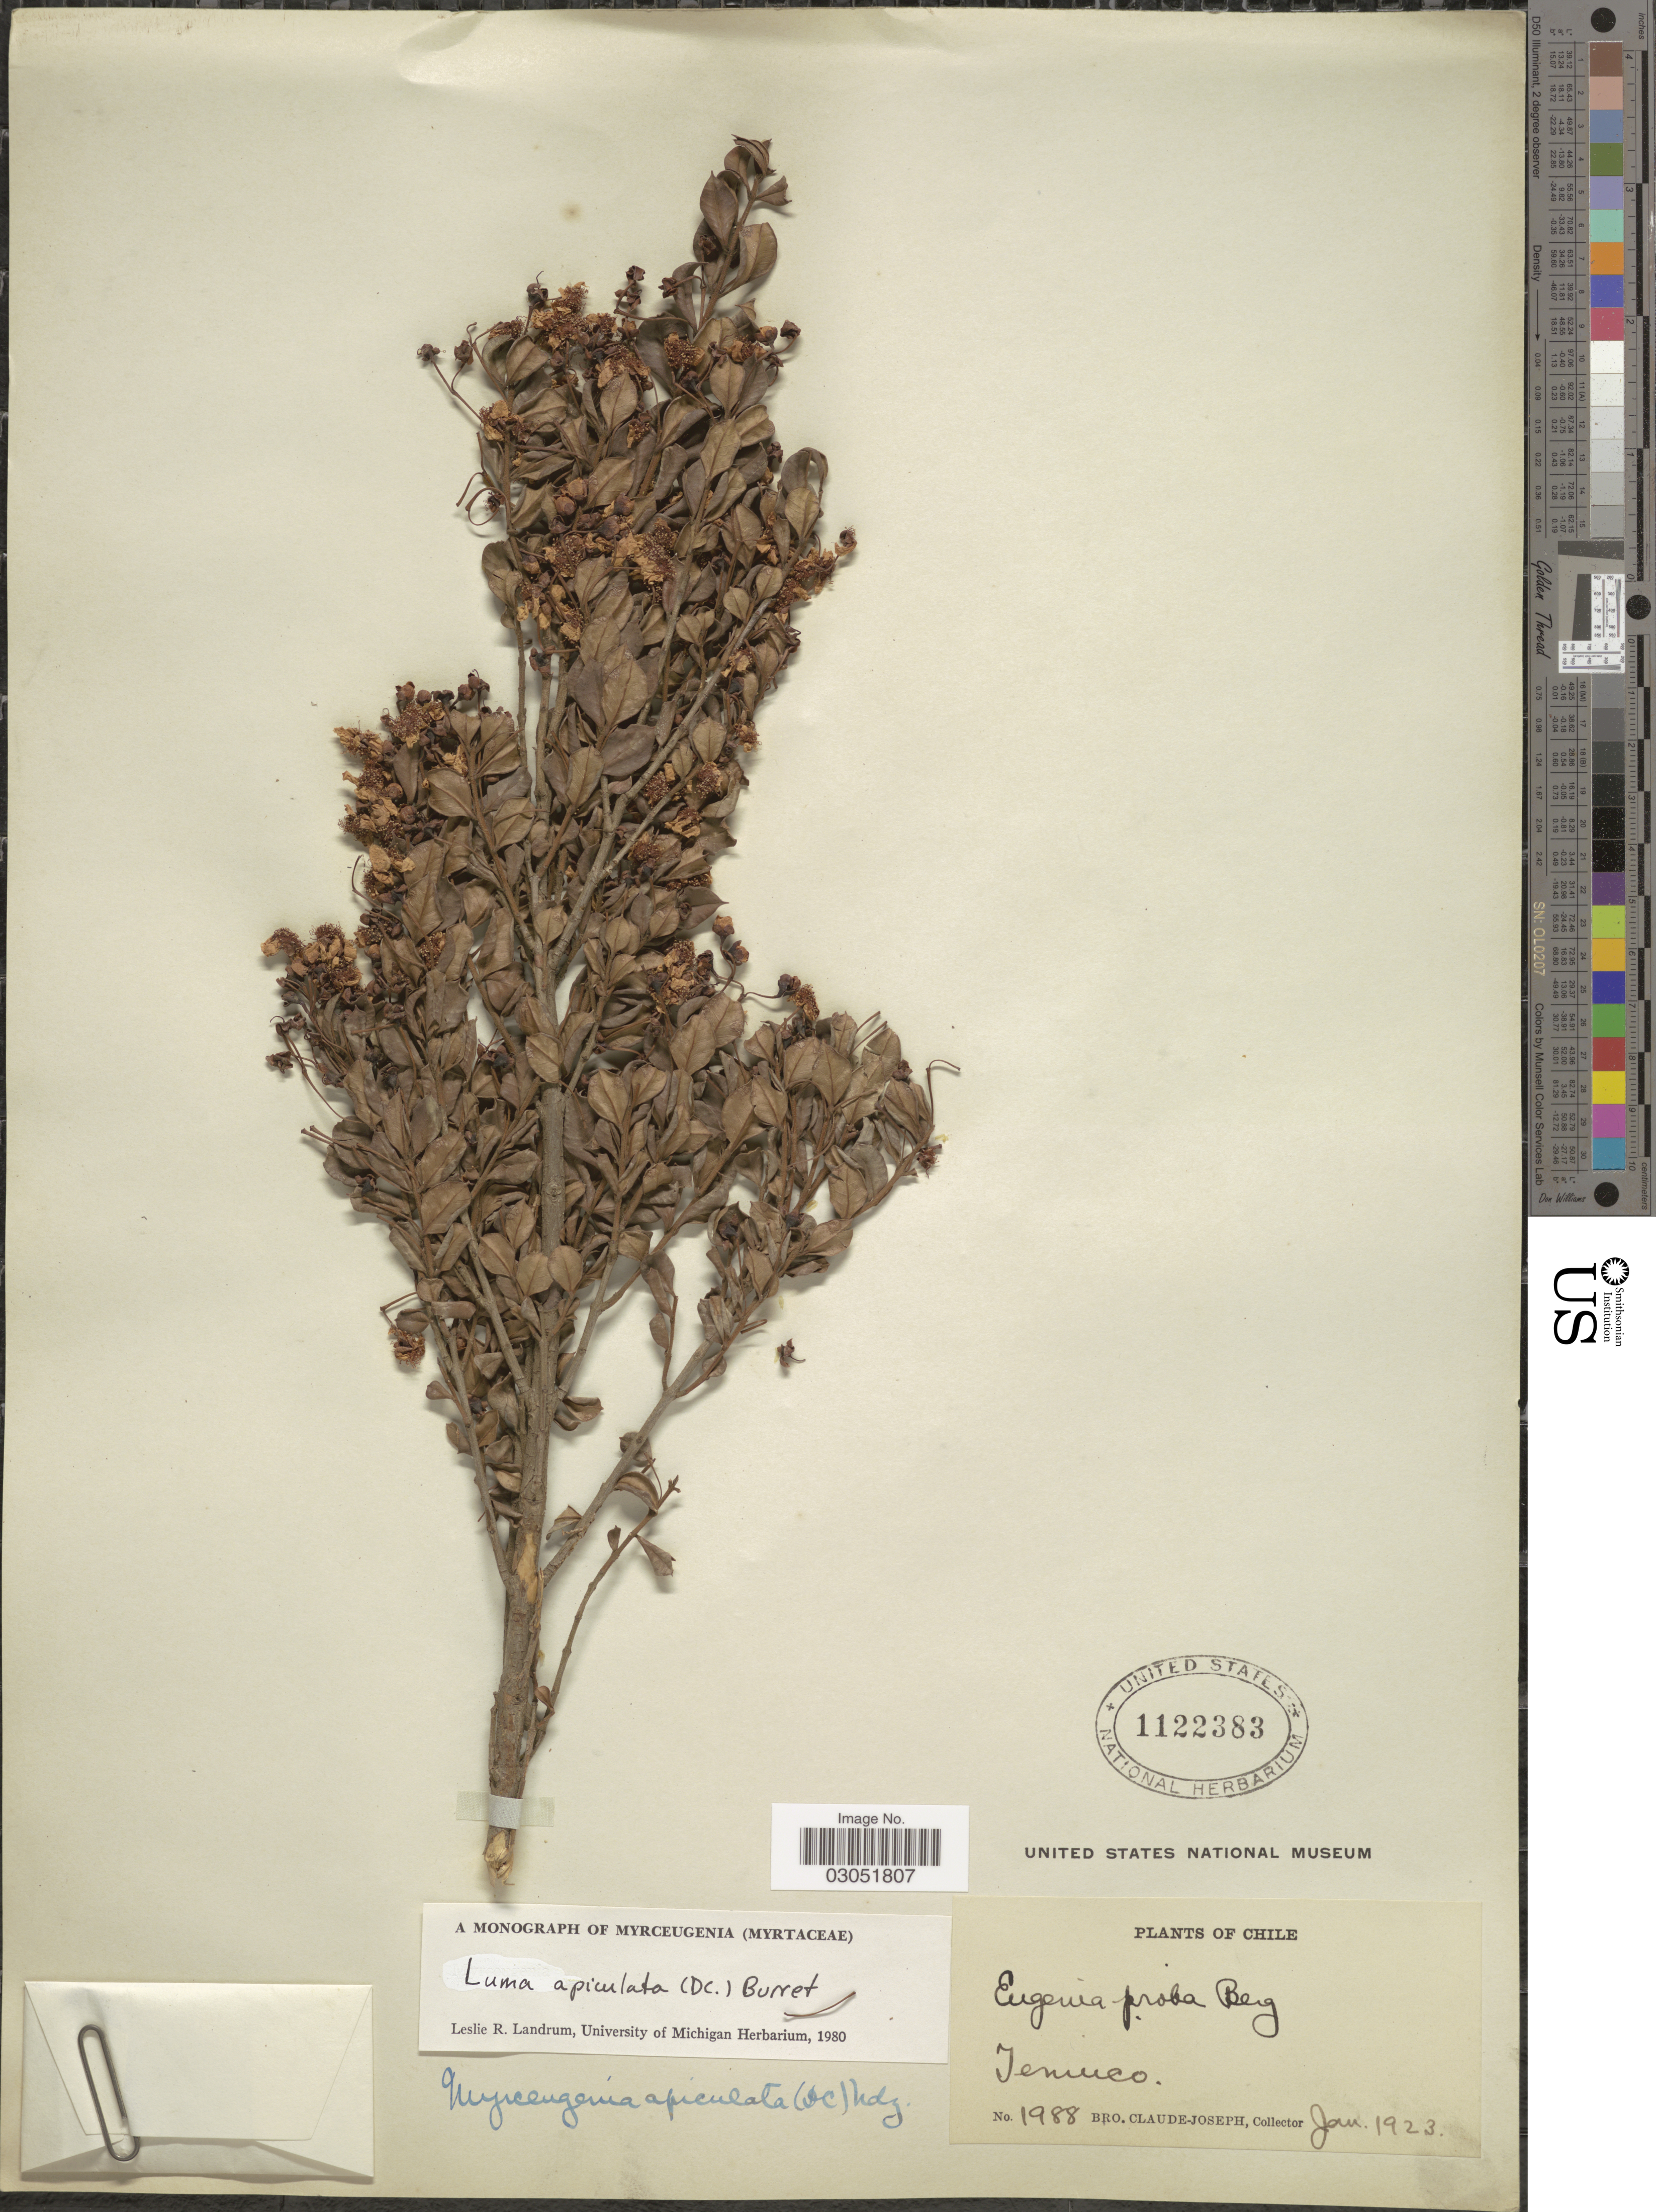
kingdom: Plantae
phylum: Tracheophyta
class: Magnoliopsida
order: Myrtales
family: Myrtaceae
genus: Luma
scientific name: Luma apiculata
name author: (DC.) Burret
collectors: Bro. Claude-Joseph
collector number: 1988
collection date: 1923-01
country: Chile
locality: Temuco.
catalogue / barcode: US 1122383